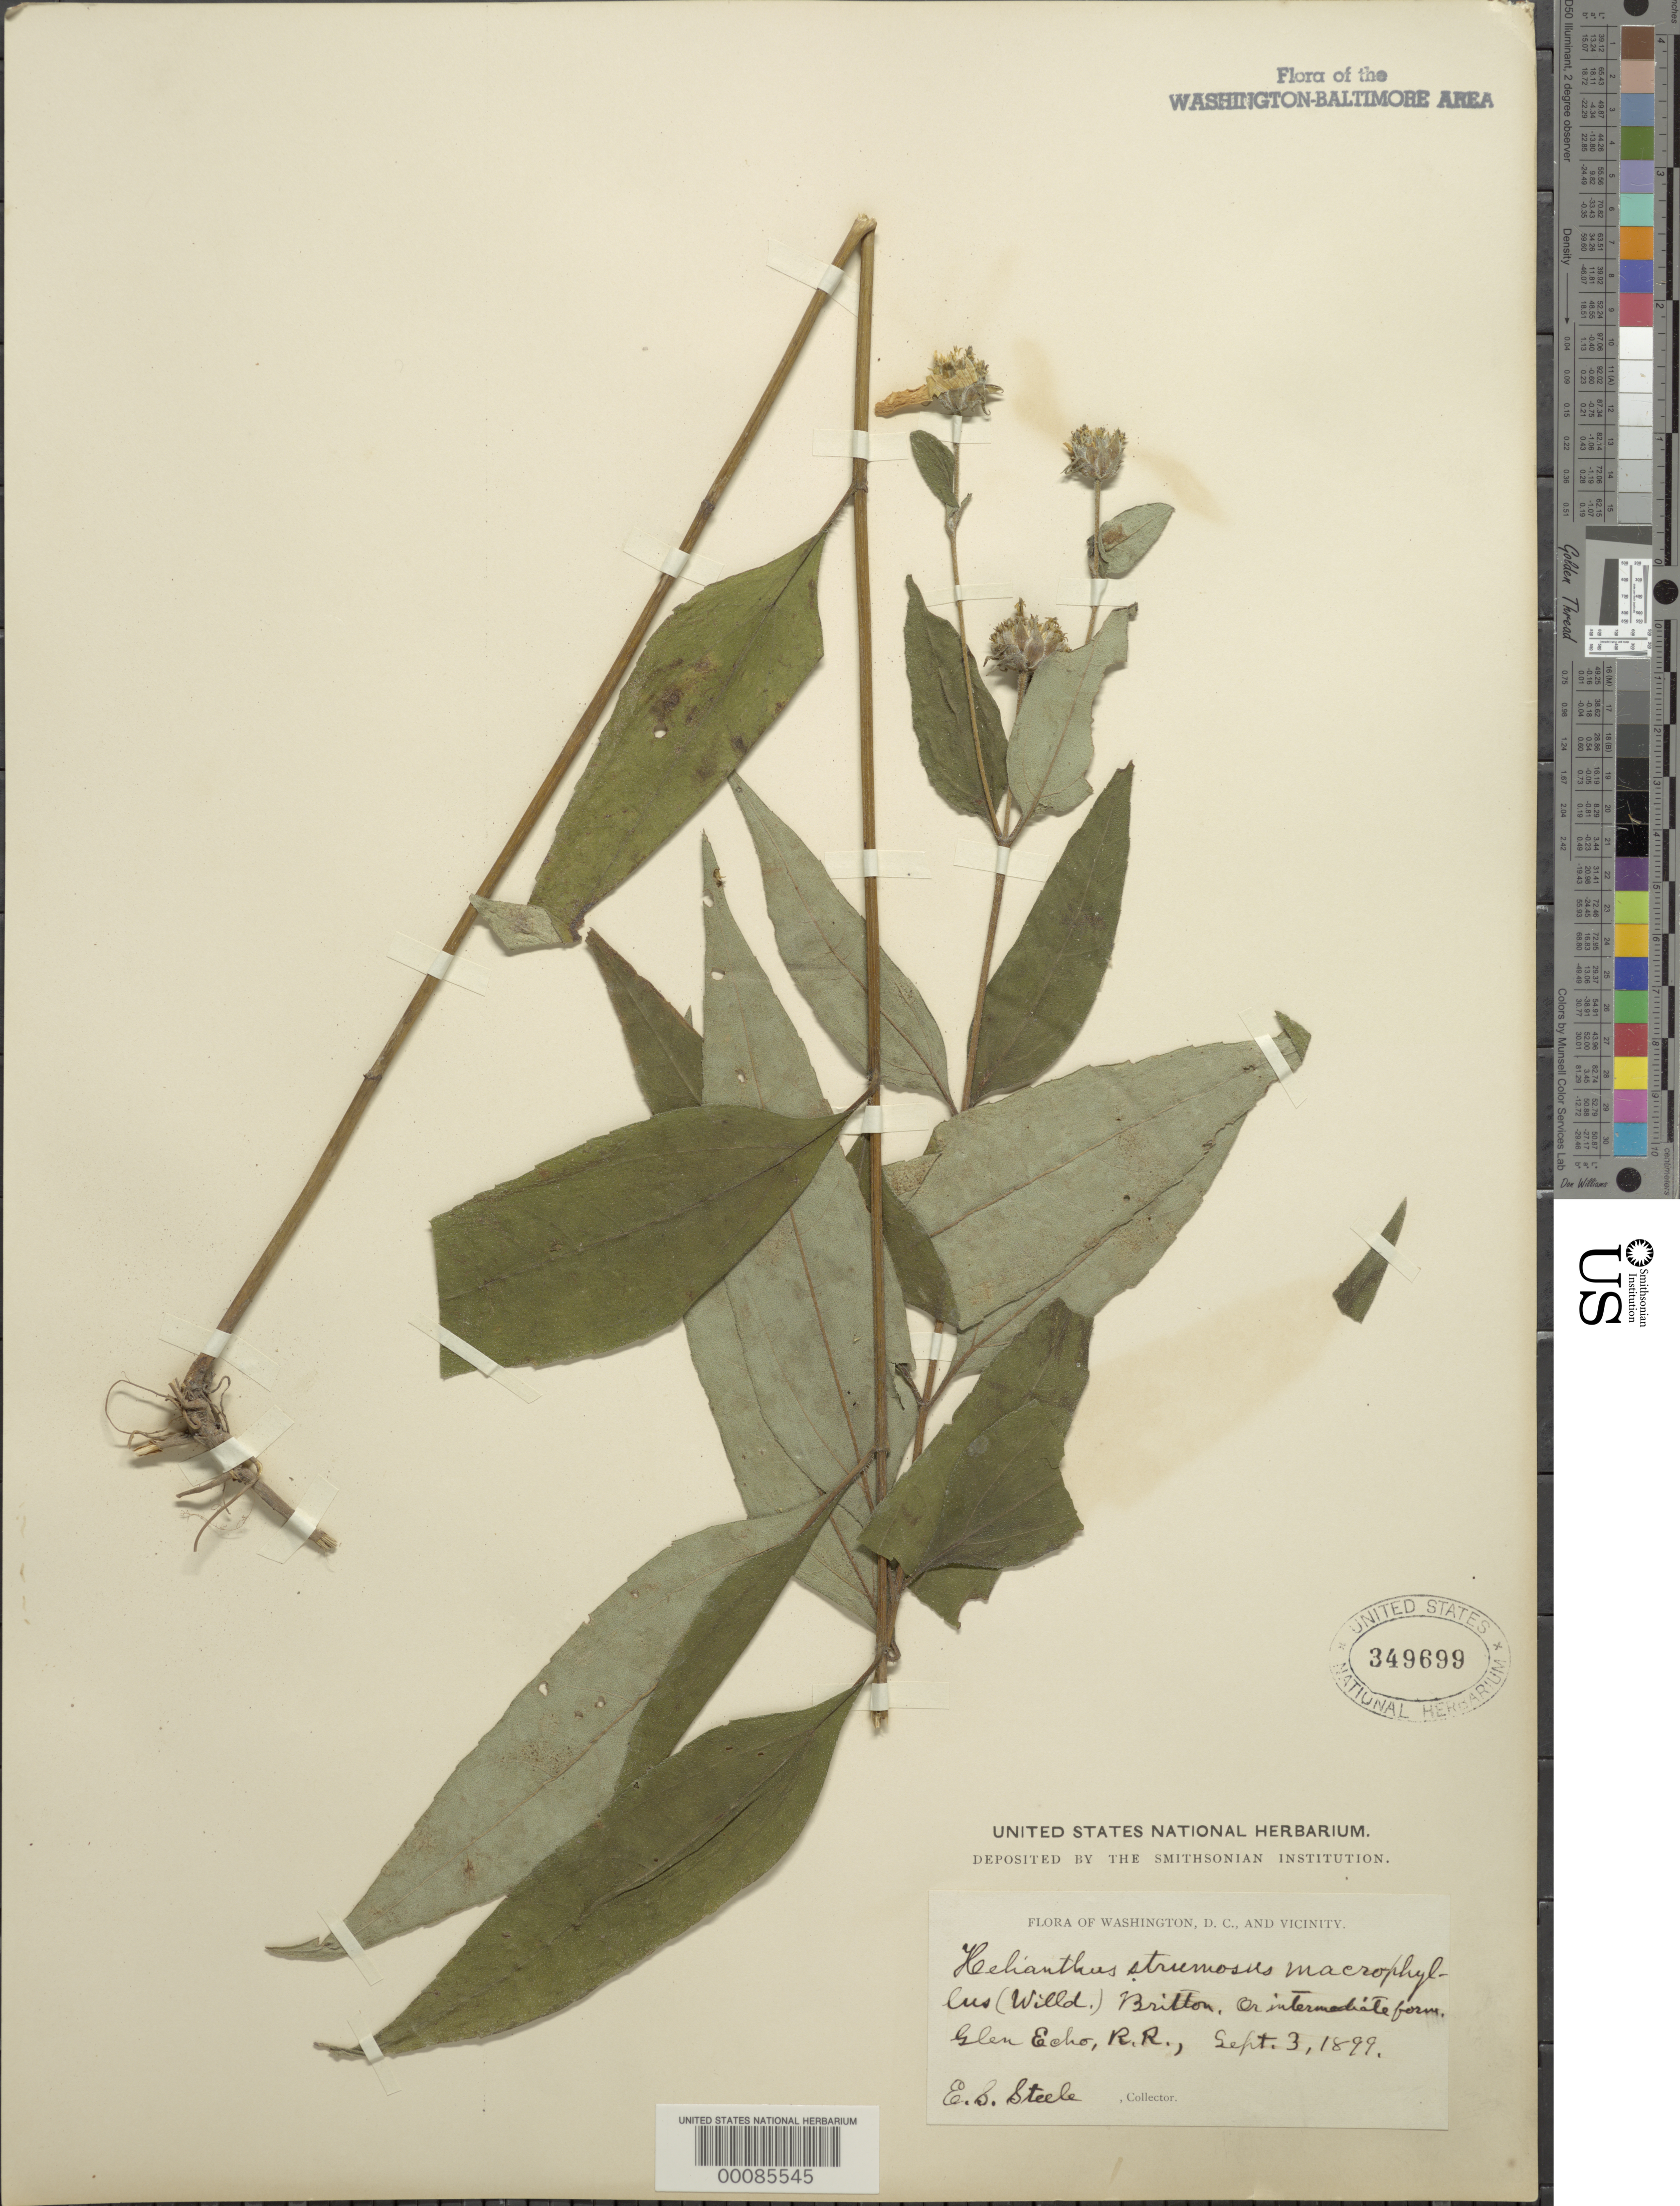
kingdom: Plantae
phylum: Tracheophyta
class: Magnoliopsida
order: Asterales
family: Asteraceae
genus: Helianthus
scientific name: Helianthus strumosus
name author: L.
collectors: E. Steele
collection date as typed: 03 Sep 1899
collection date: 1899-09-03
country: United States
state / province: Maryland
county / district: Montgomery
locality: Glen Echo Railroad C. & O. Canal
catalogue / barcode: US 349699